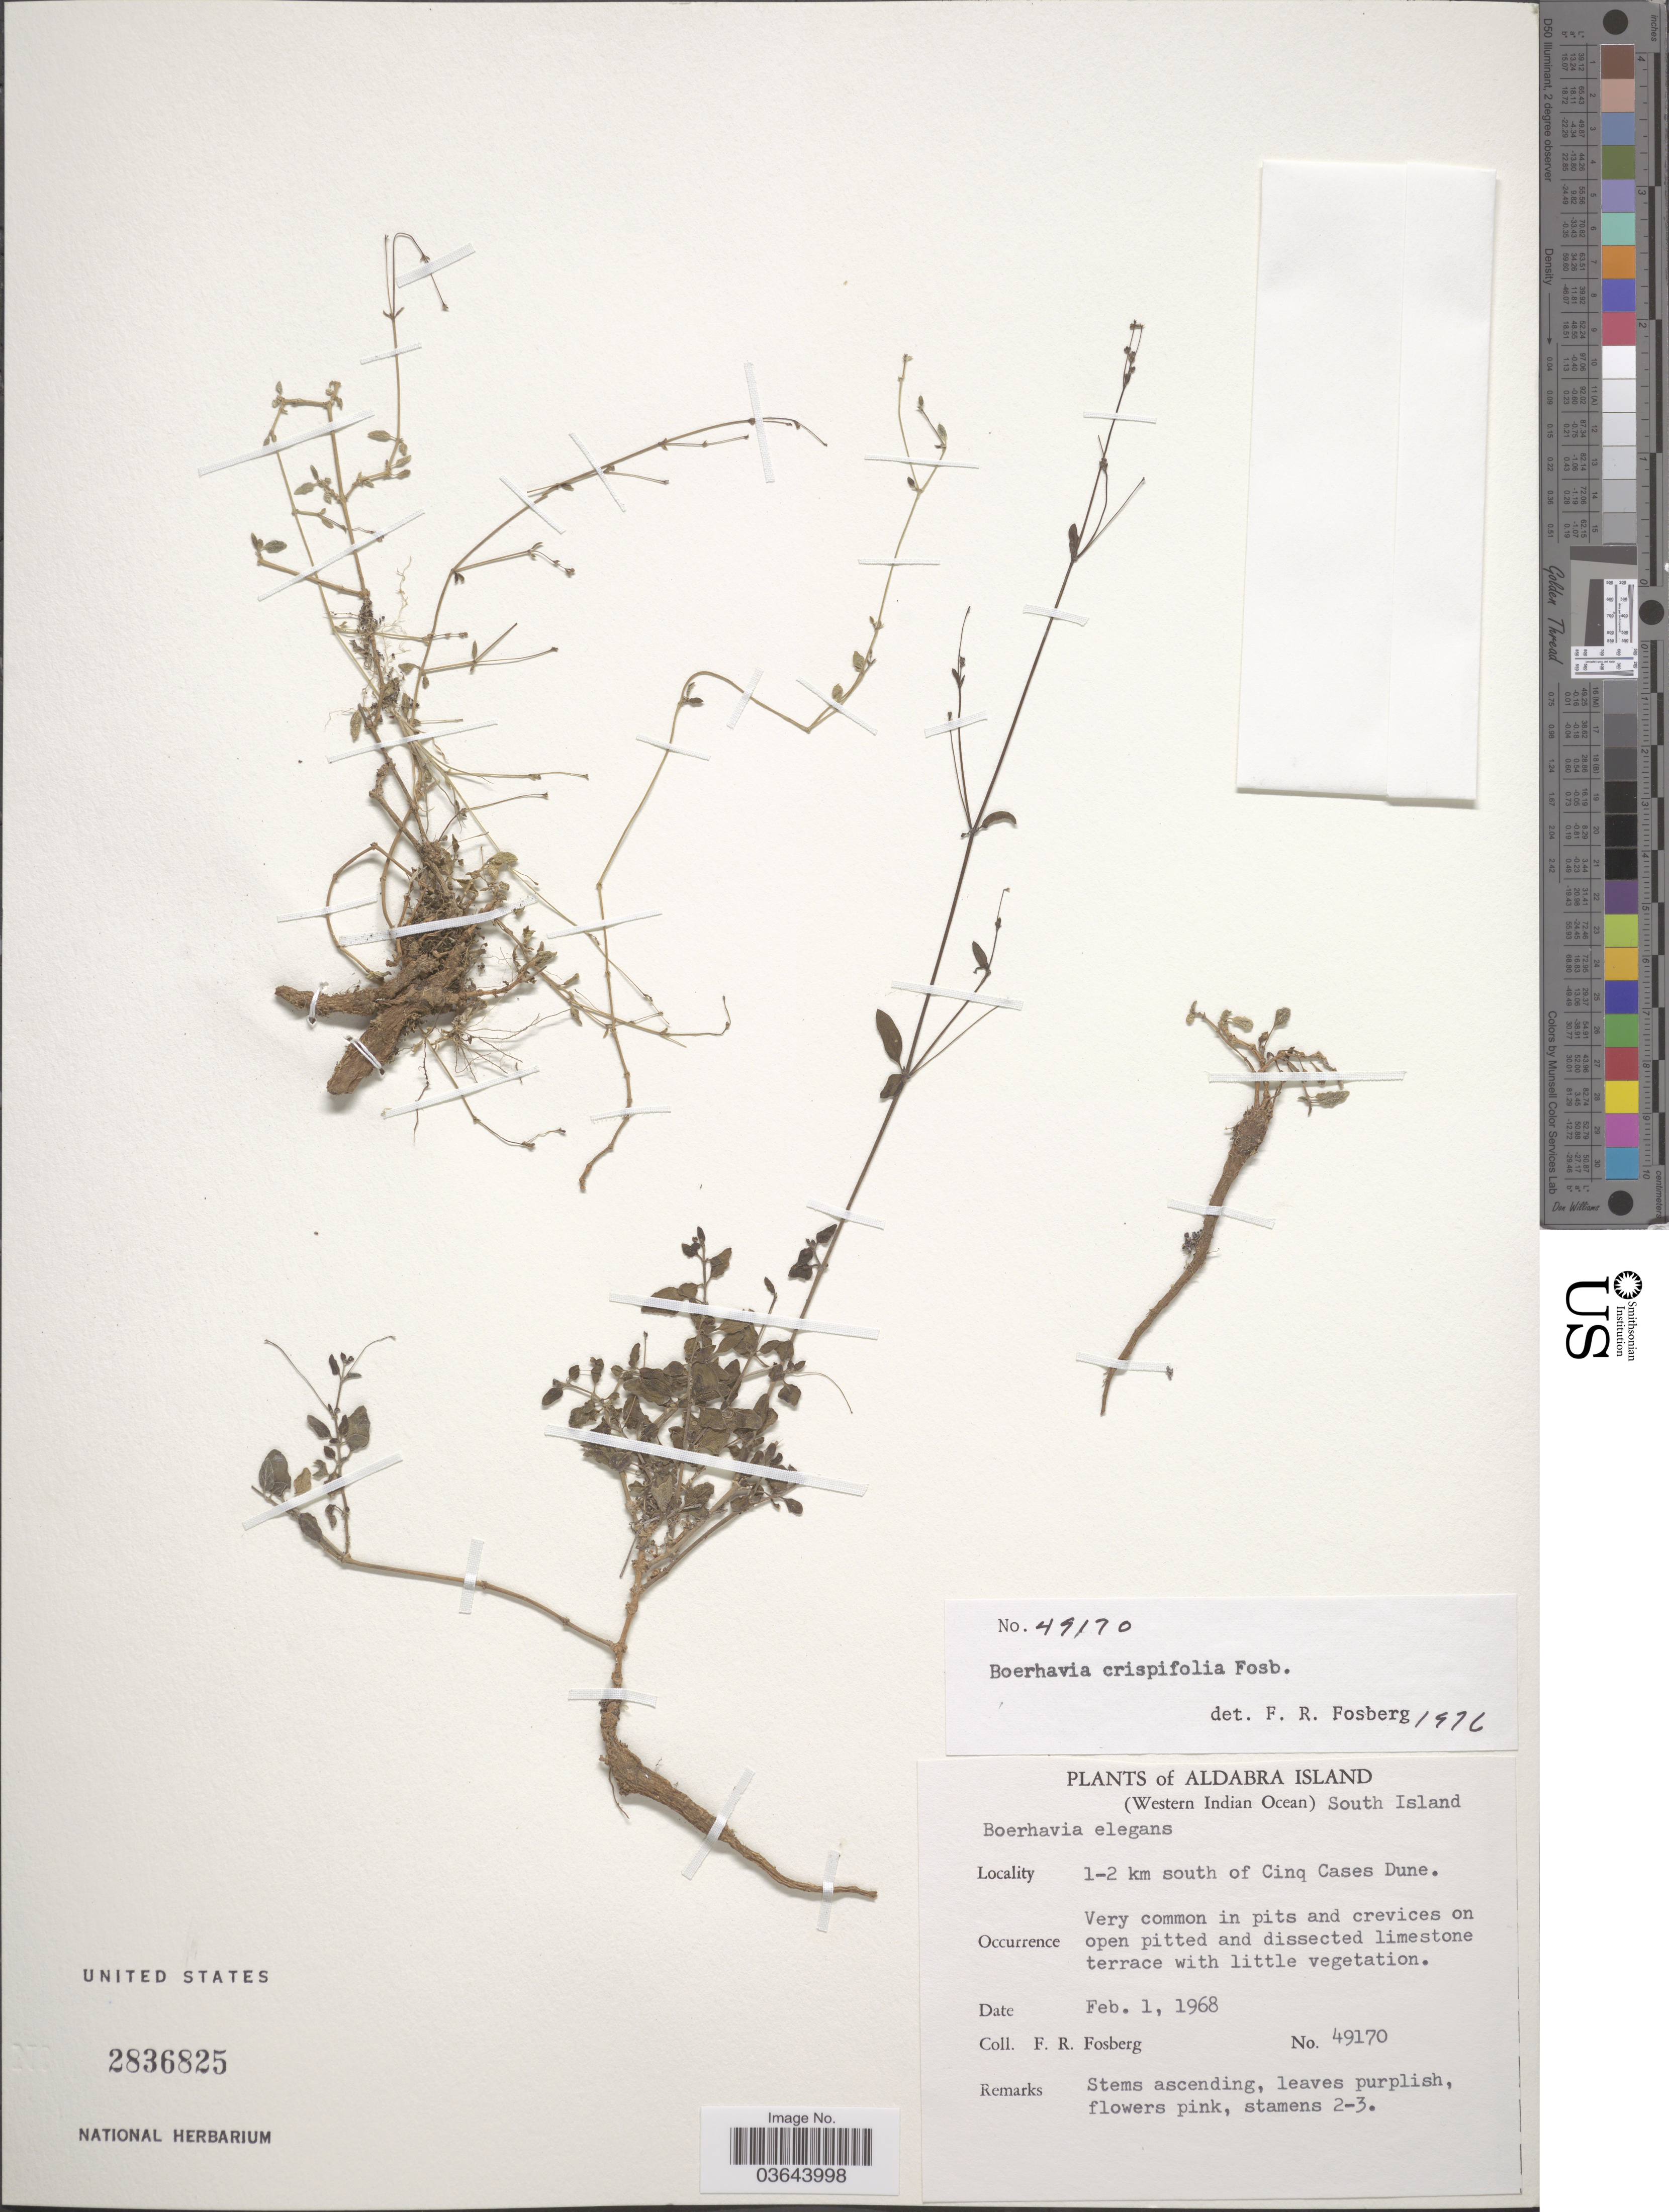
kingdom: Plantae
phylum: Tracheophyta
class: Magnoliopsida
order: Caryophyllales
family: Nyctaginaceae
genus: Boerhavia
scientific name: Boerhavia crispifolia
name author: Fosberg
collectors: F. R. Fosberg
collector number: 49170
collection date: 1968-02-01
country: Seychelles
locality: Aldabra Island (Western Indian Ocean) South Island. 1-2 km south of Cinq Cases Dune.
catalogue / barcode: US 2836825